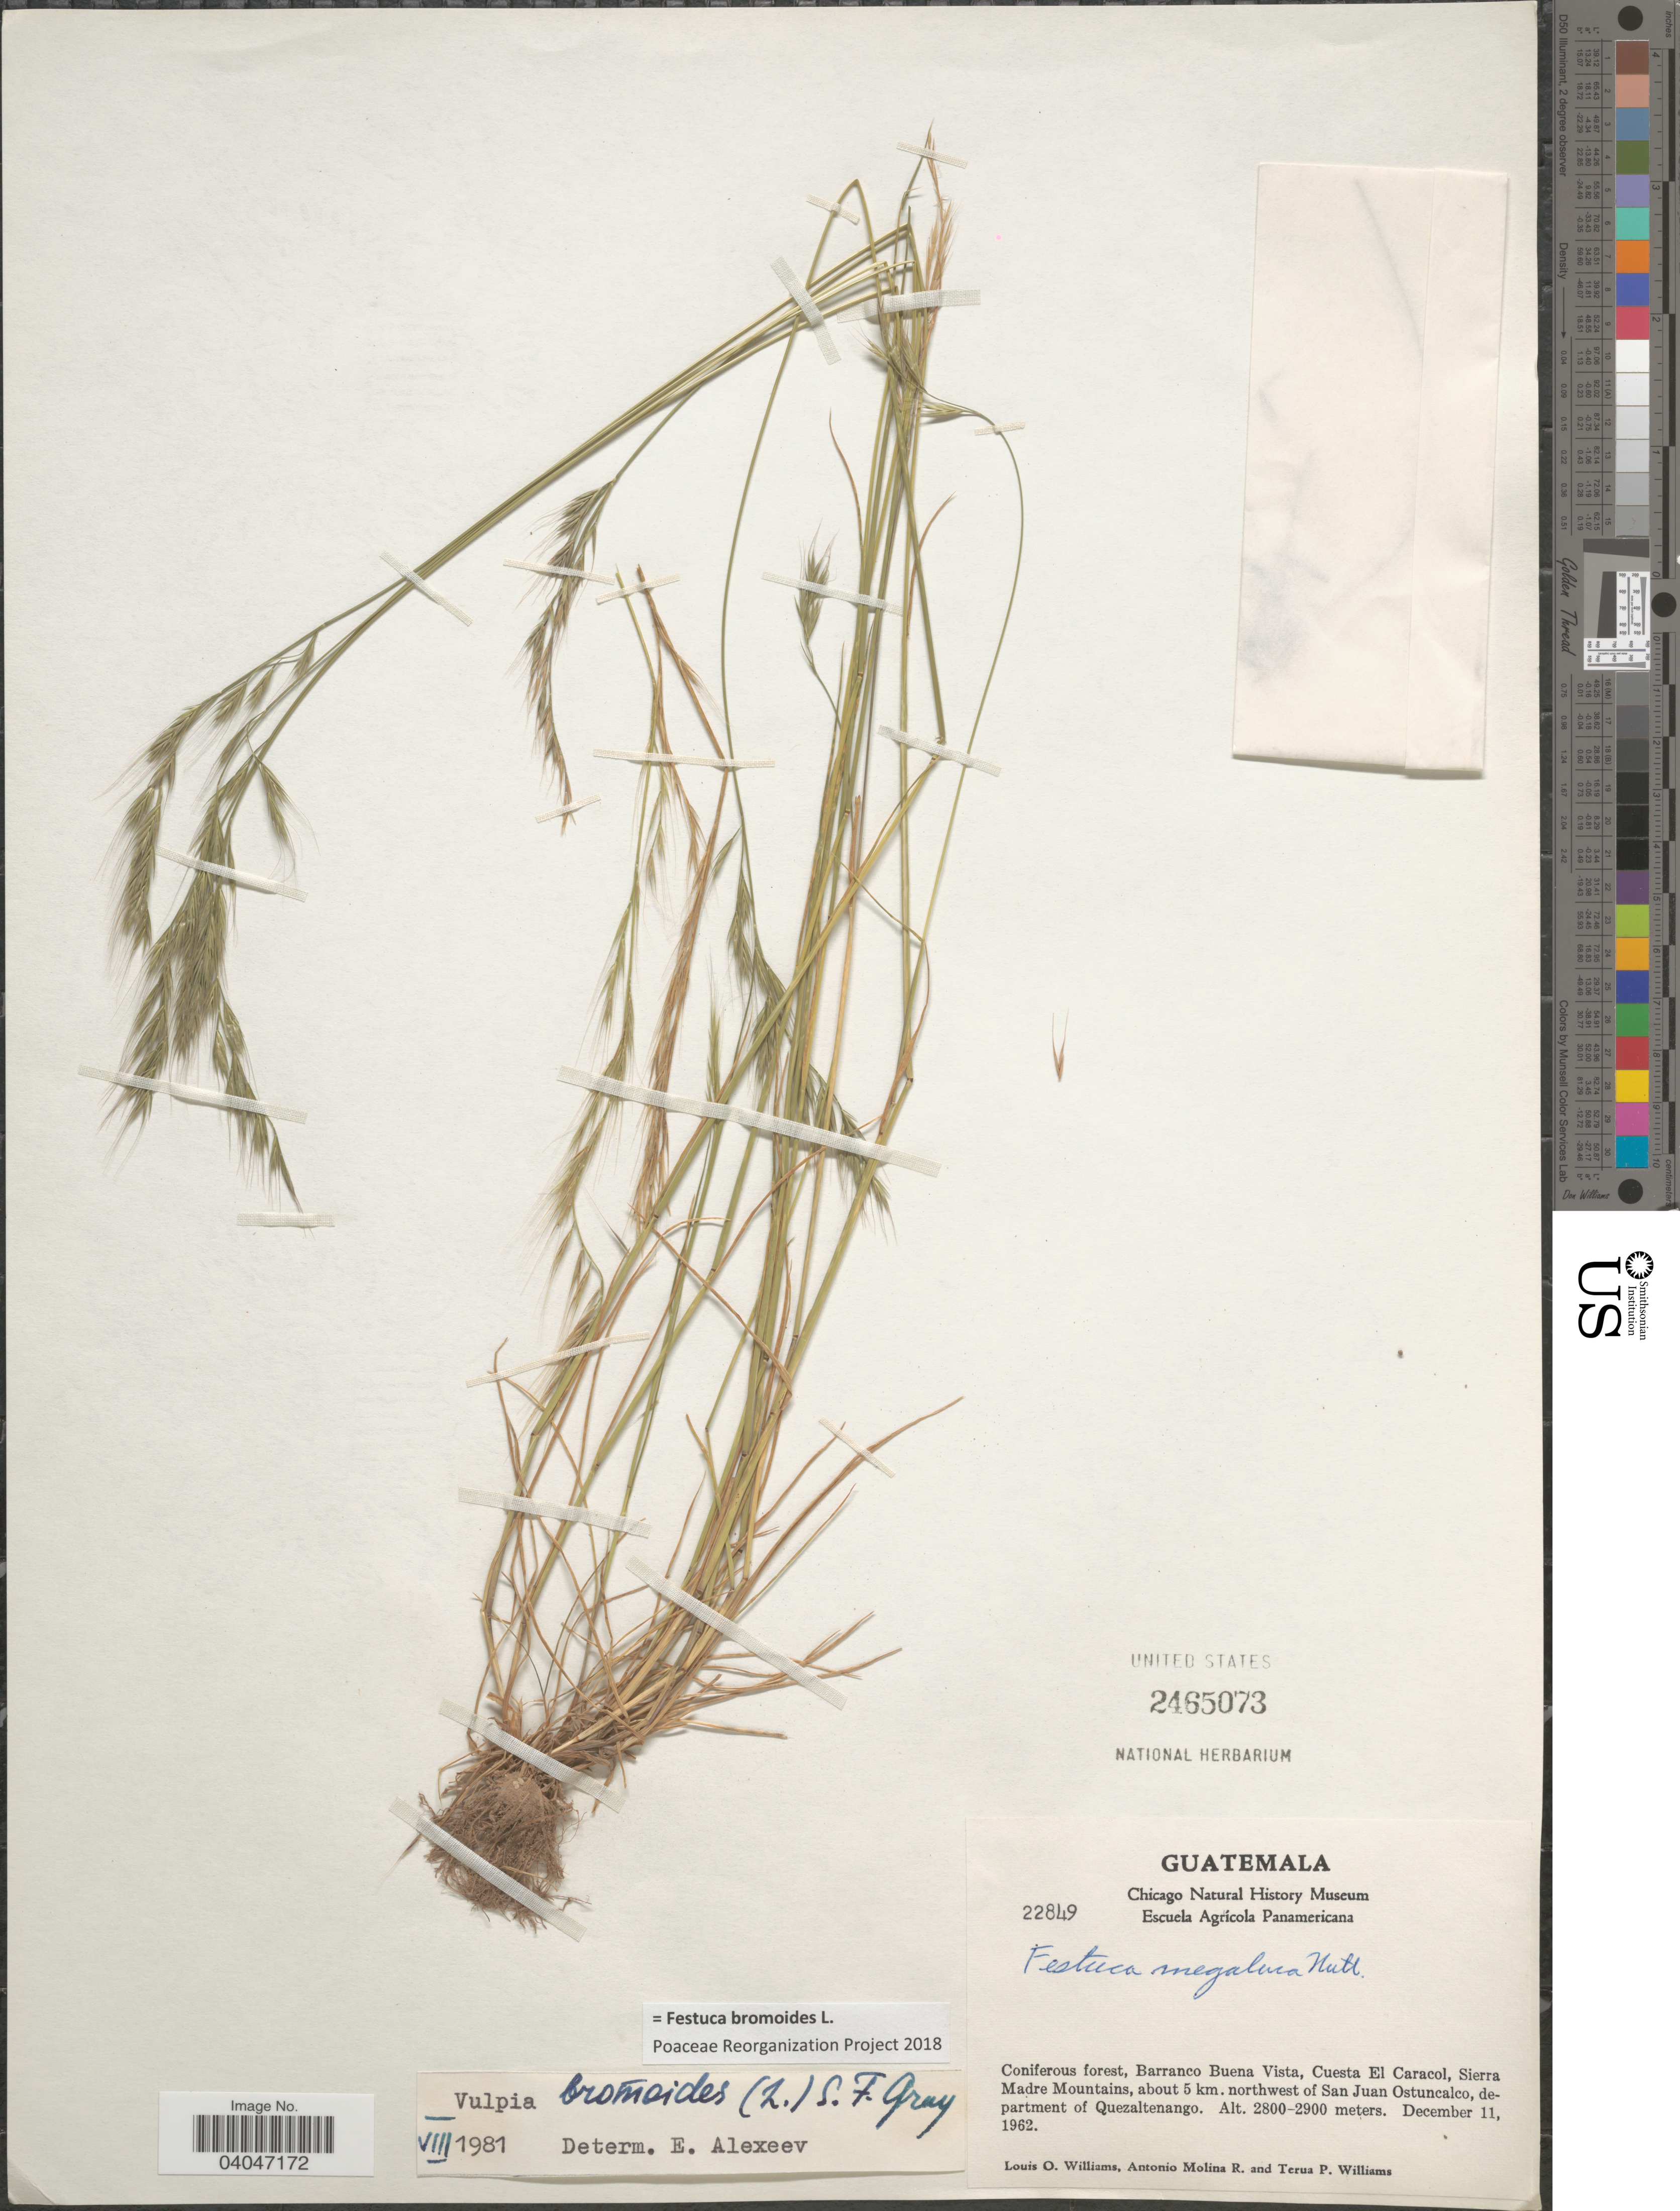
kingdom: Plantae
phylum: Tracheophyta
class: Liliopsida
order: Poales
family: Poaceae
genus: Festuca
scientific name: Festuca bromoides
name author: L.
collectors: L. O. Williams, A. Molina R. & T. Williams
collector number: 22849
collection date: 1962-12-11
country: Guatemala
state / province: Quetzaltenango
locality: Coniferous forest, Barranco Buena Vista, Cuesta El Caracol, Sierra Madre Mountains, about 5 km. northwest of San Juan Ostuncalco, department of Quezaltenango.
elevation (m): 2800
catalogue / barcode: US 2465073